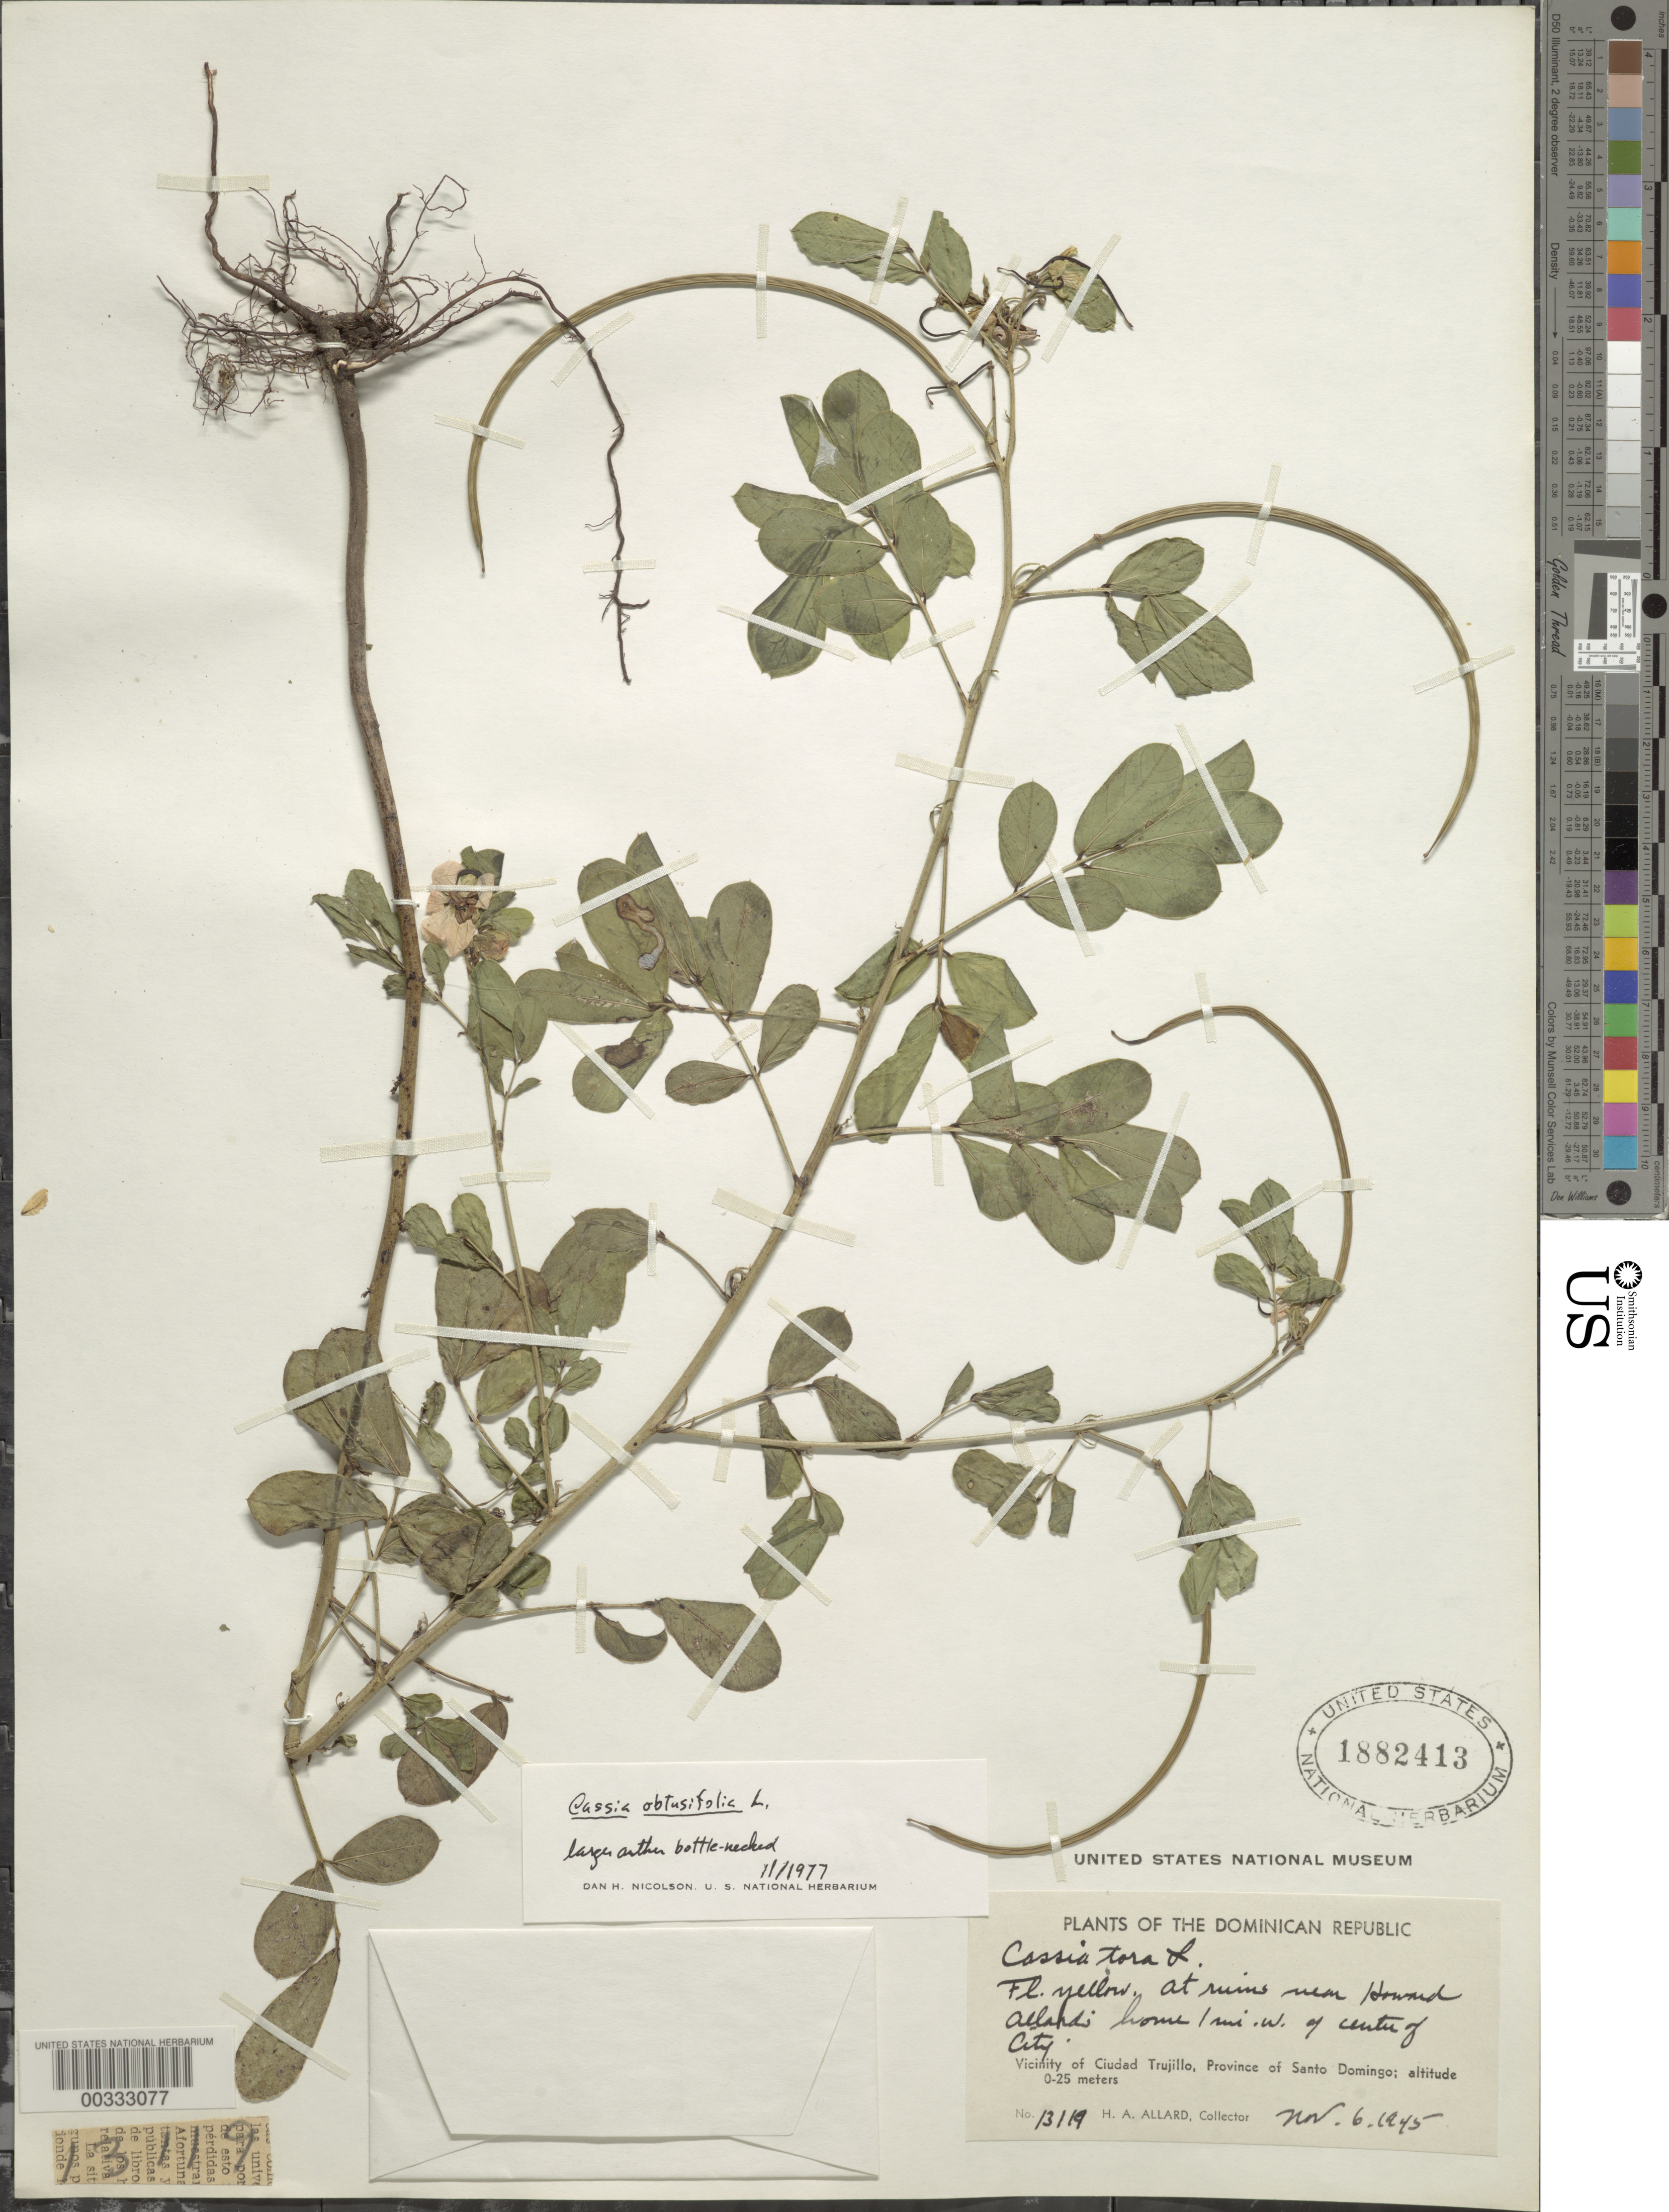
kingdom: Plantae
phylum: Tracheophyta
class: Magnoliopsida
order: Fabales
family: Fabaceae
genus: Senna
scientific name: Senna obtusifolia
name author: (L.) H.S. Irwin & Barneby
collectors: H. A. Allard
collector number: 13119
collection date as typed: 06 Nov 1945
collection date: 1945-11-06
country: Dominican Republic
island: Hispaniola Island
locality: At ruins near h. allard's home, 1 mi w of center of city; vicinity of santo domingo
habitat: at ravines near home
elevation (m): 0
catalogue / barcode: US 1882413